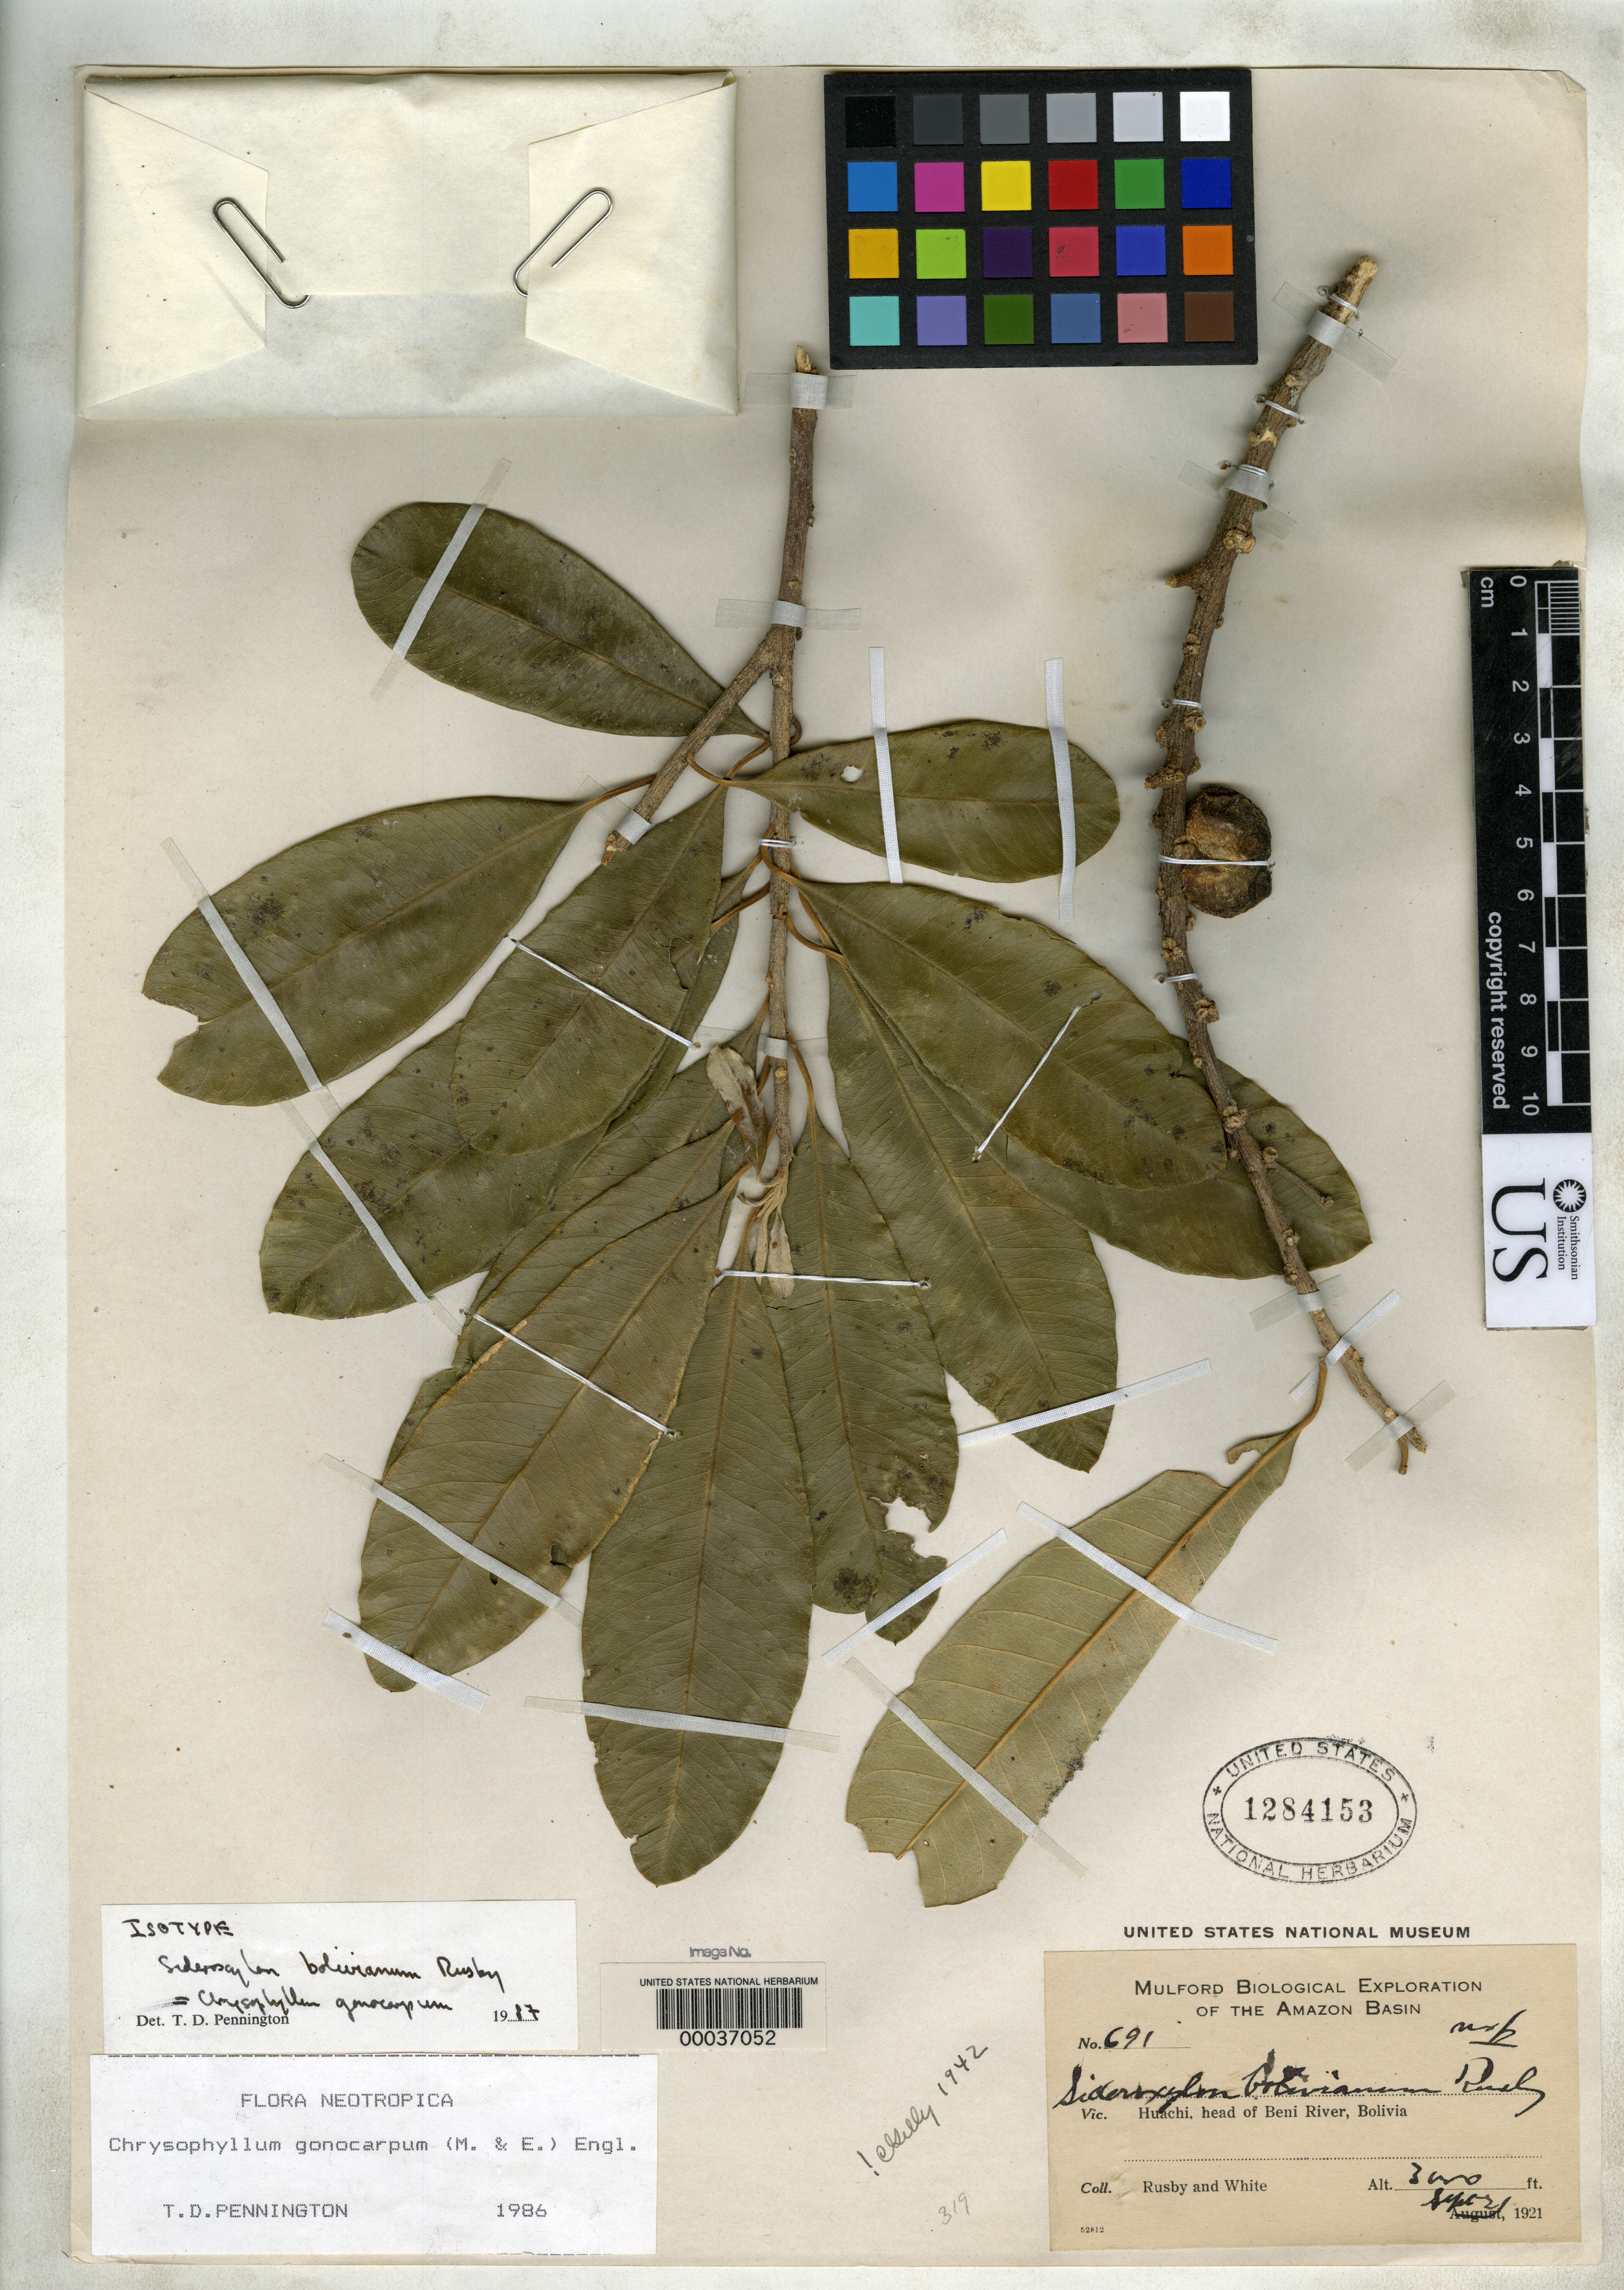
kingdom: Plantae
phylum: Tracheophyta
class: Magnoliopsida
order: Ericales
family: Sapotaceae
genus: Sideroxylon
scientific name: Sideroxylon bolivianum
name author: Rusby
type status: Isotype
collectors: H. H. Rusby & O. E. White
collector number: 691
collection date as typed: Sept. 21, 1921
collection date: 1921-09-21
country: Bolivia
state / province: Beni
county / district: Iténez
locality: Huachi, head of Beni River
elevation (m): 914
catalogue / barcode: US 1284153